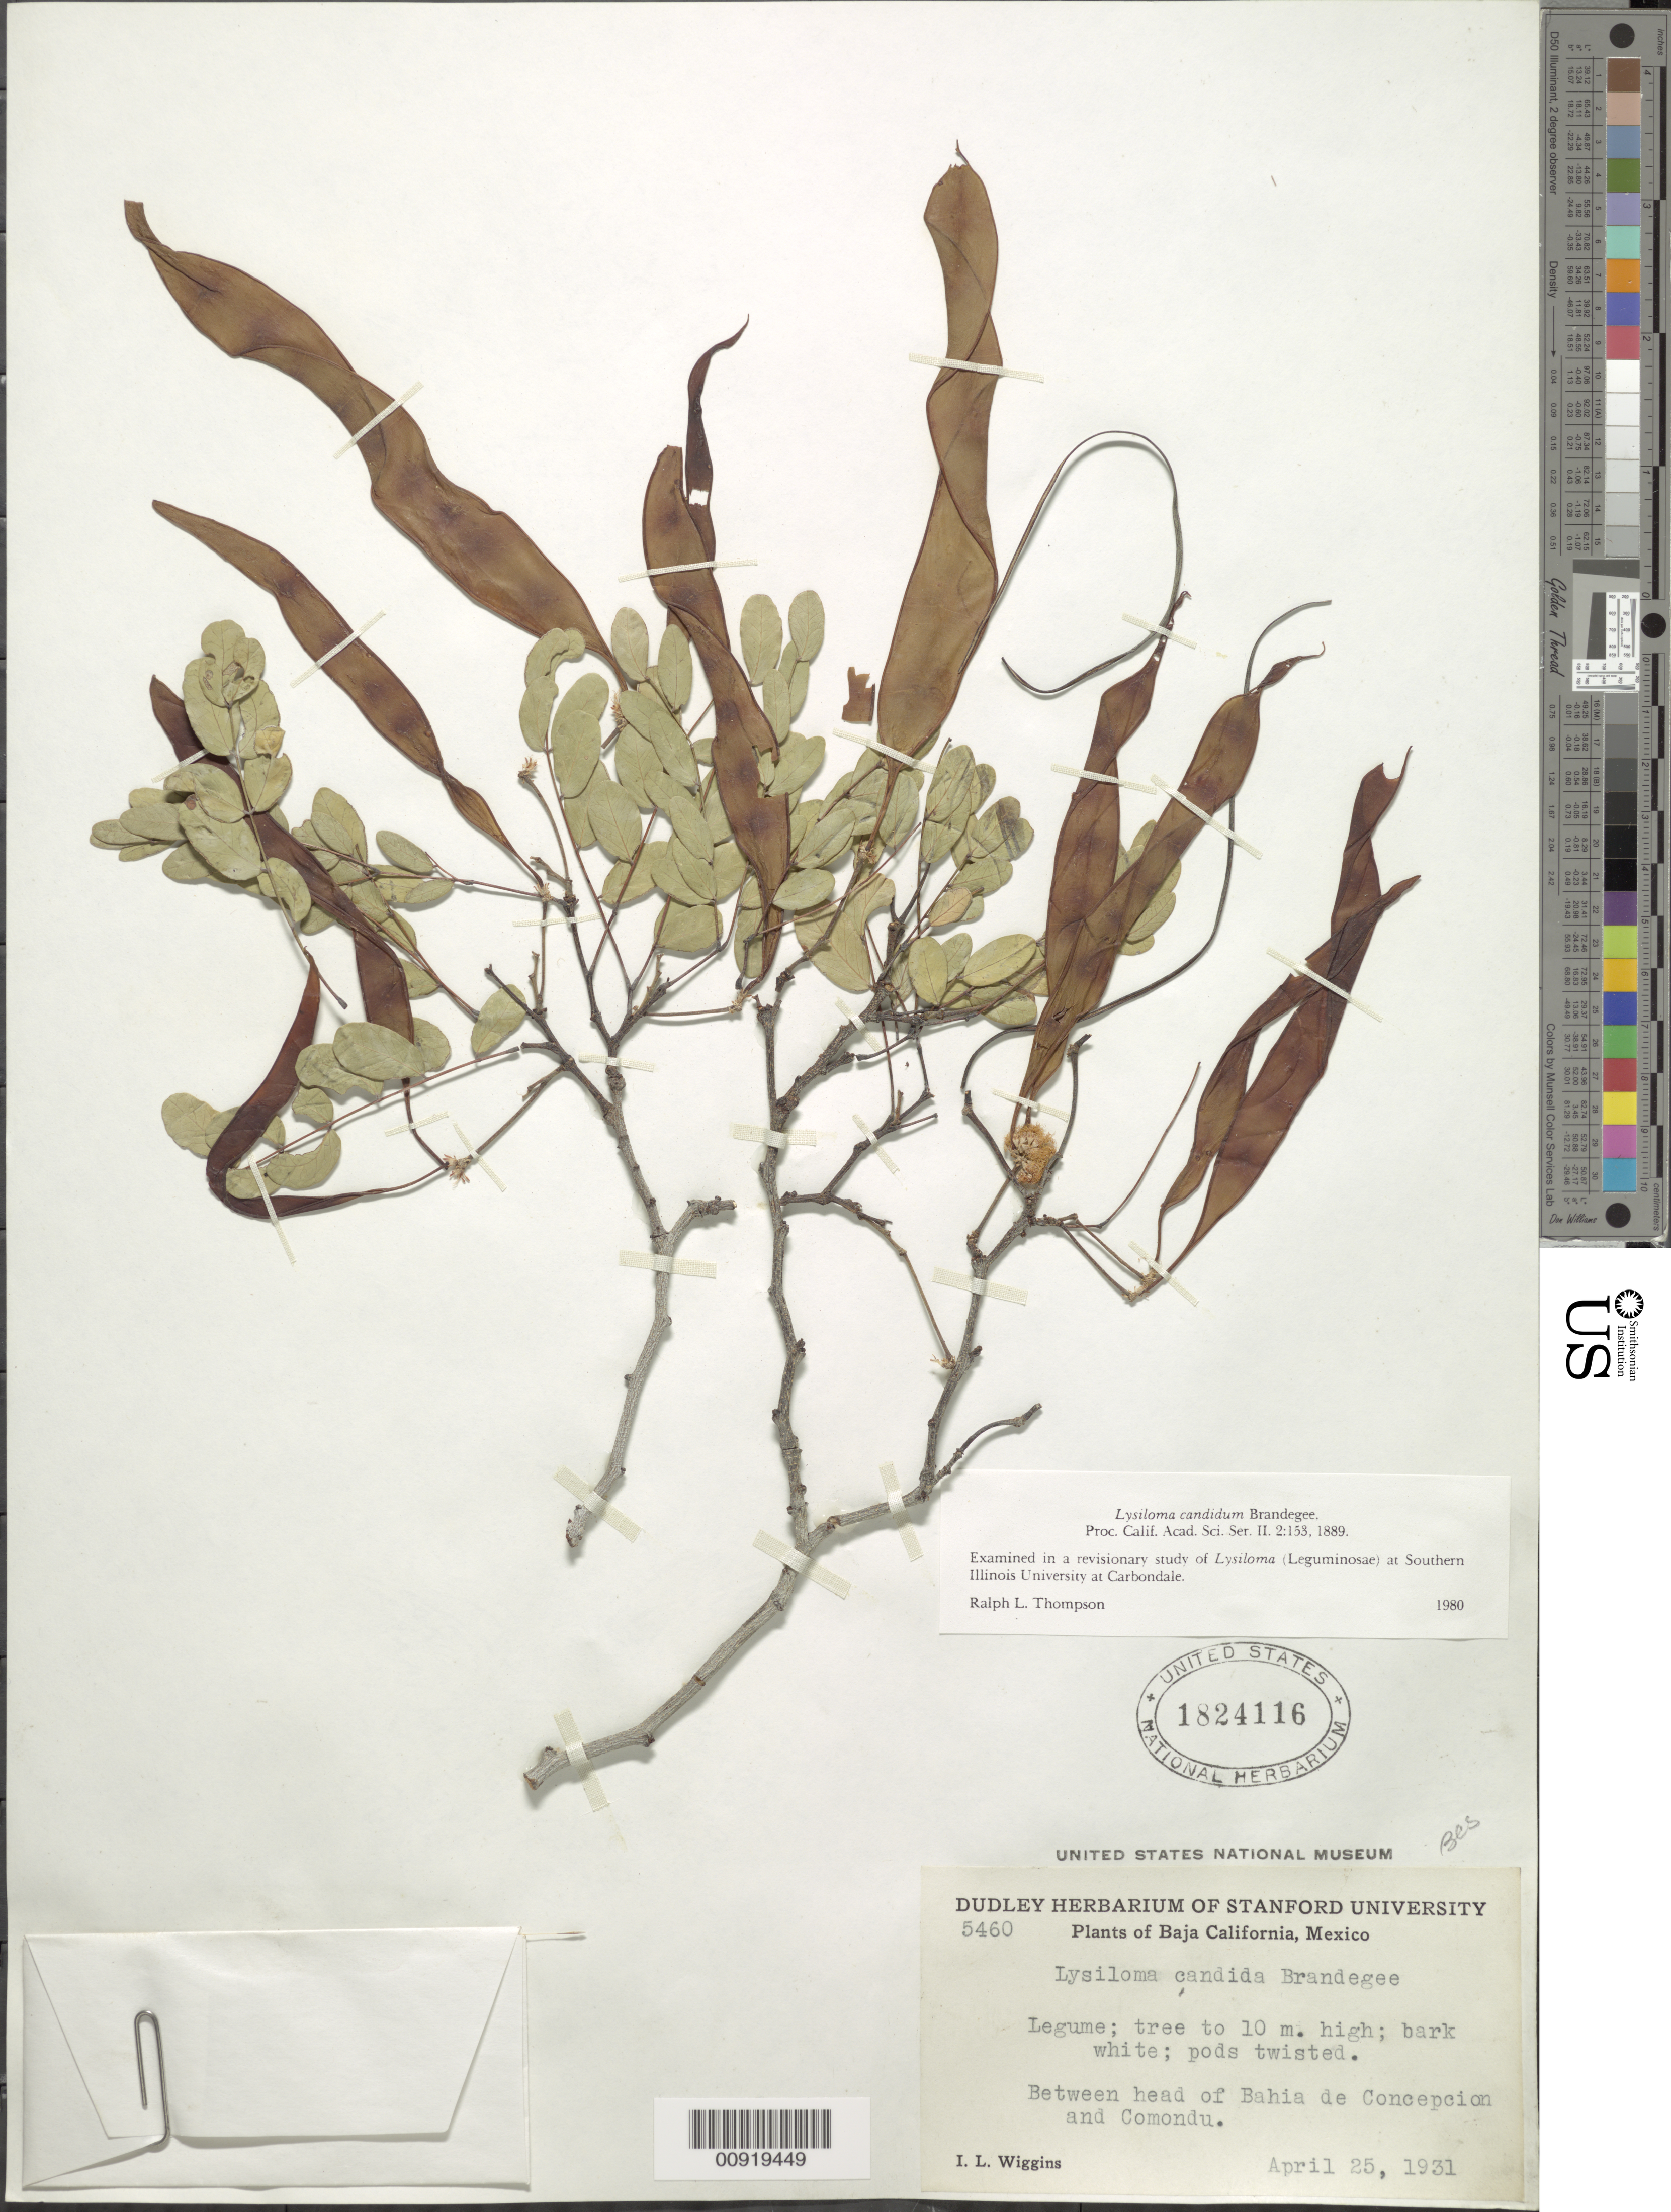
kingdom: Plantae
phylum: Tracheophyta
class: Magnoliopsida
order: Fabales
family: Fabaceae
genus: Lysiloma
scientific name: Lysiloma candidum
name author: Brandegee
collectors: I. L. Wiggins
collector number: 5460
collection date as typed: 25 Apr 1931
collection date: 1931-04-25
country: Mexico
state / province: Baja California Sur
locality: Between head of Bahia de Concepción and Comondú.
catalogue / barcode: US 1824116